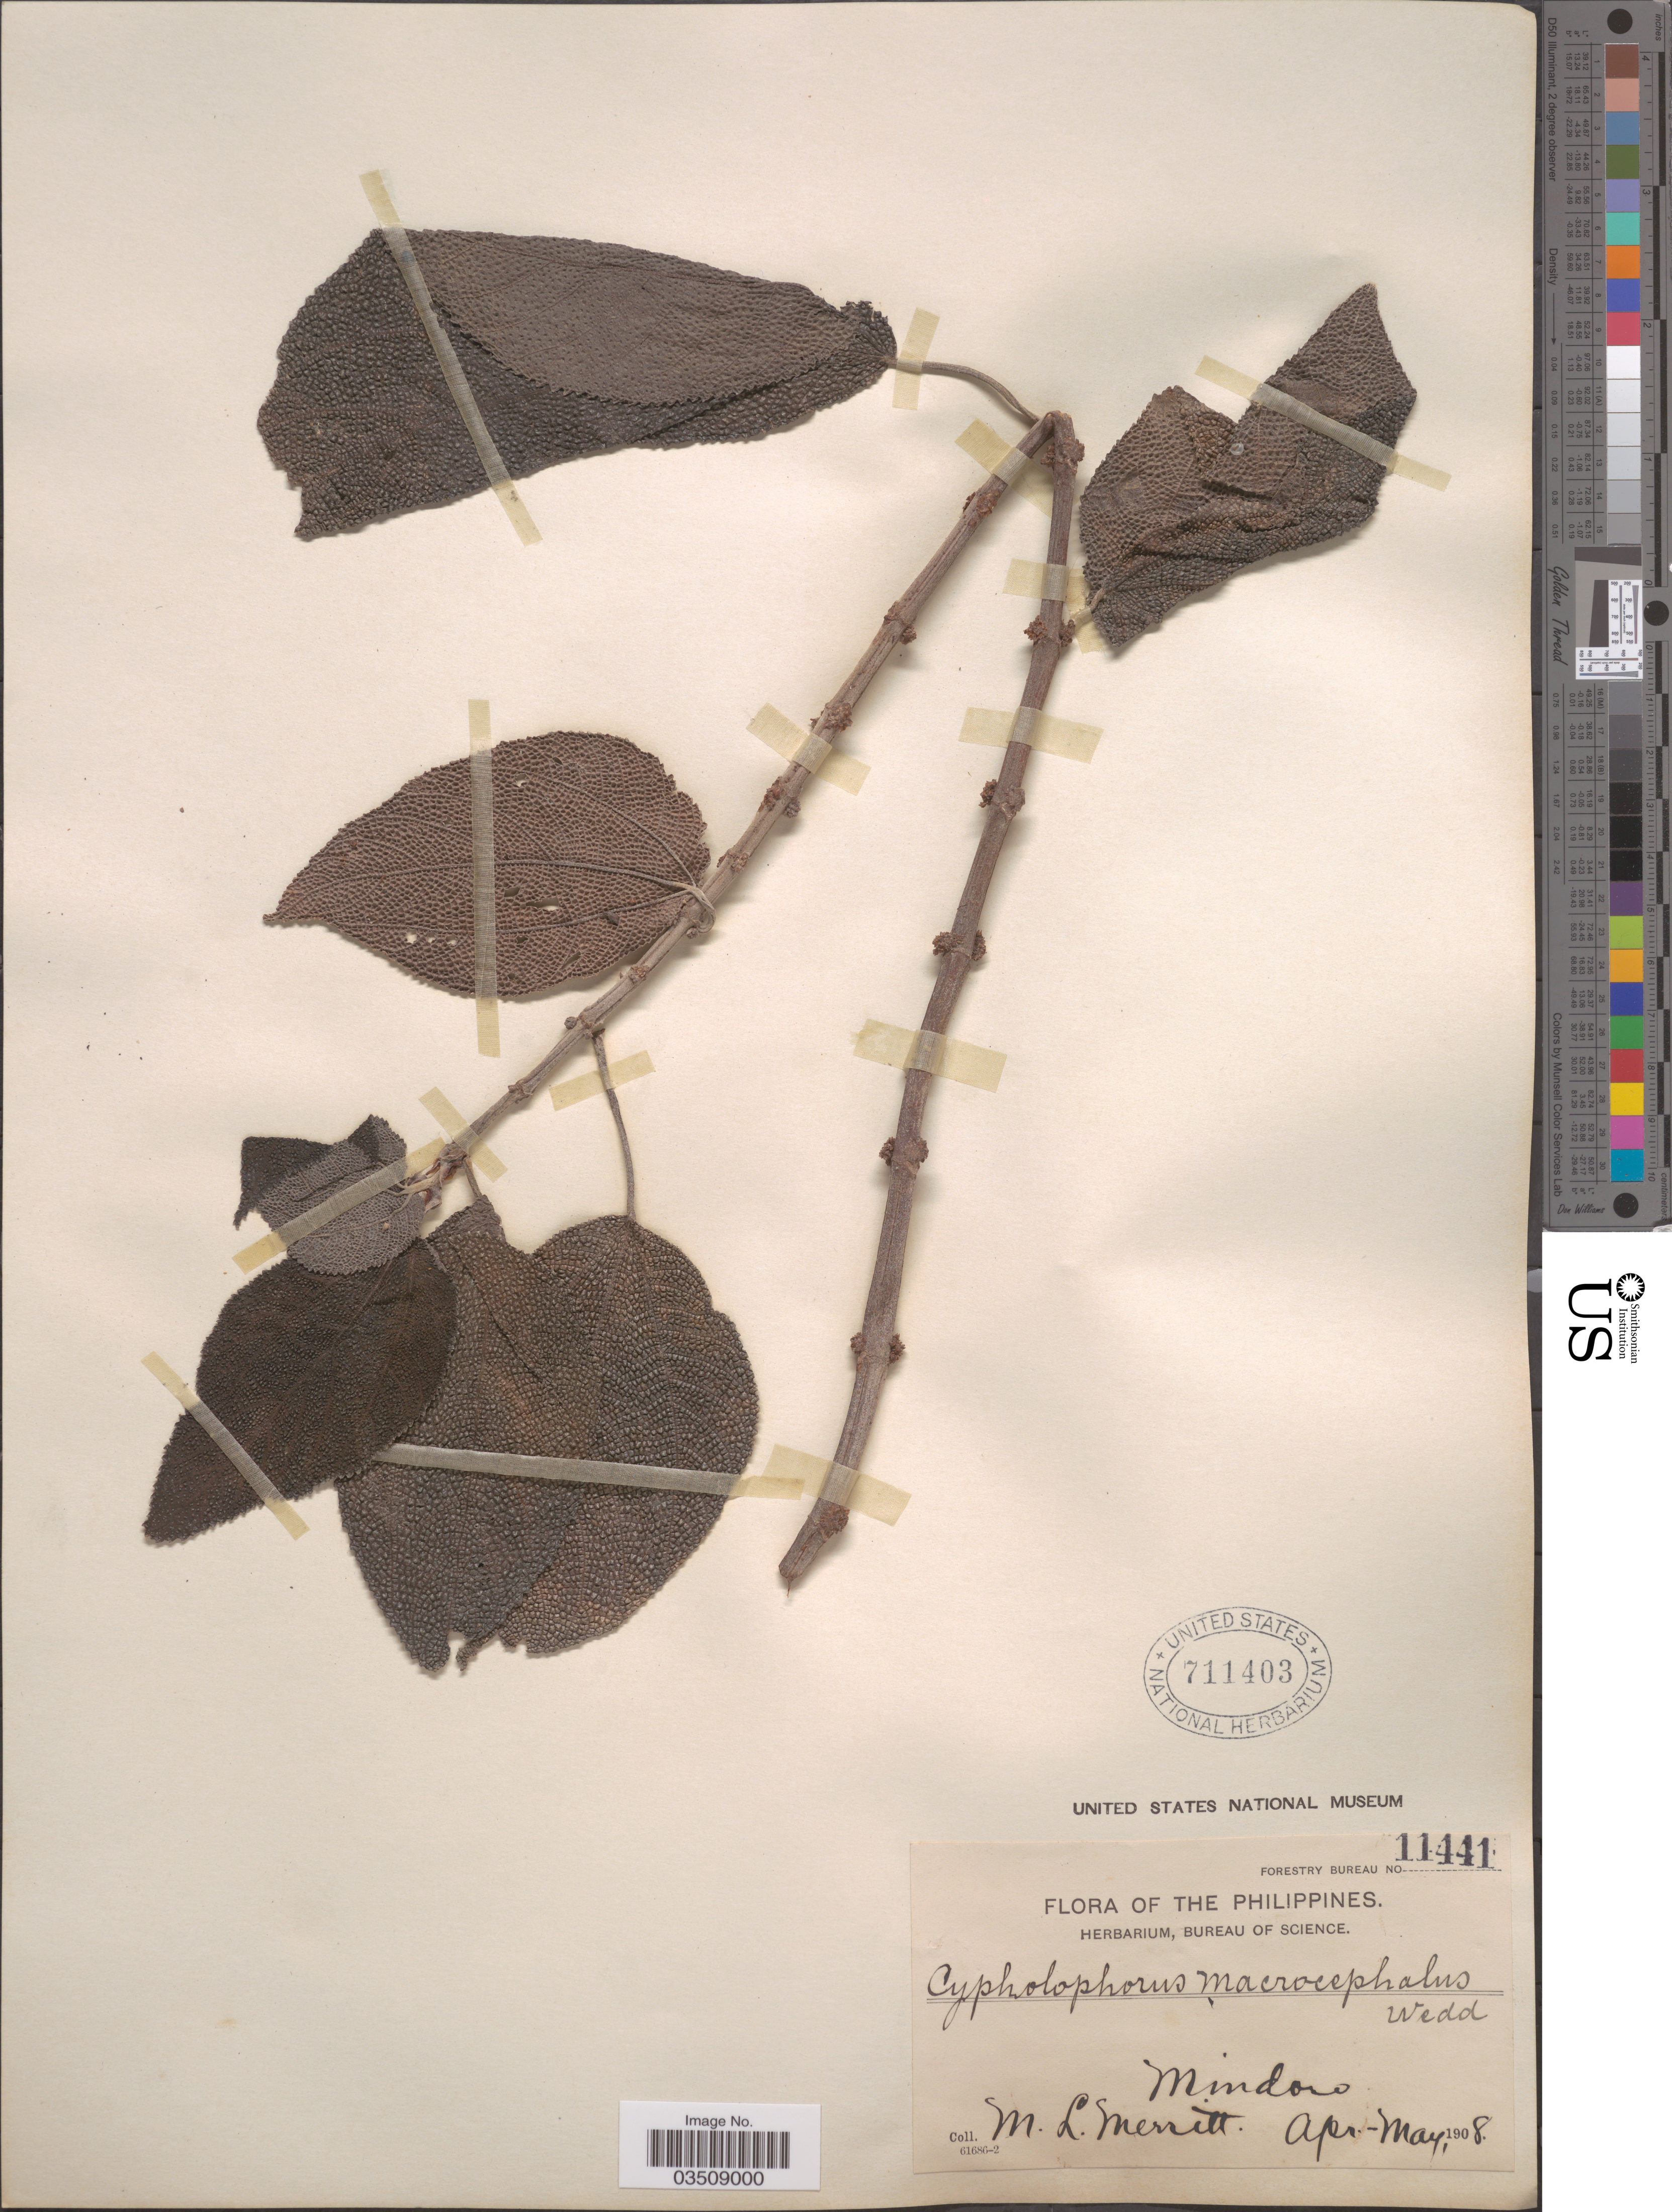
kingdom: Plantae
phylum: Tracheophyta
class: Magnoliopsida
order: Rosales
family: Urticaceae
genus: Cypholophus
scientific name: Cypholophus moluccanus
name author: (Blume) Miq.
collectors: M. L. Merritt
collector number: Forestry Bureau 11441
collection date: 1908-04/1908-05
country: Philippines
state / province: Mimaropa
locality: Mindoro.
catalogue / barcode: US 711403